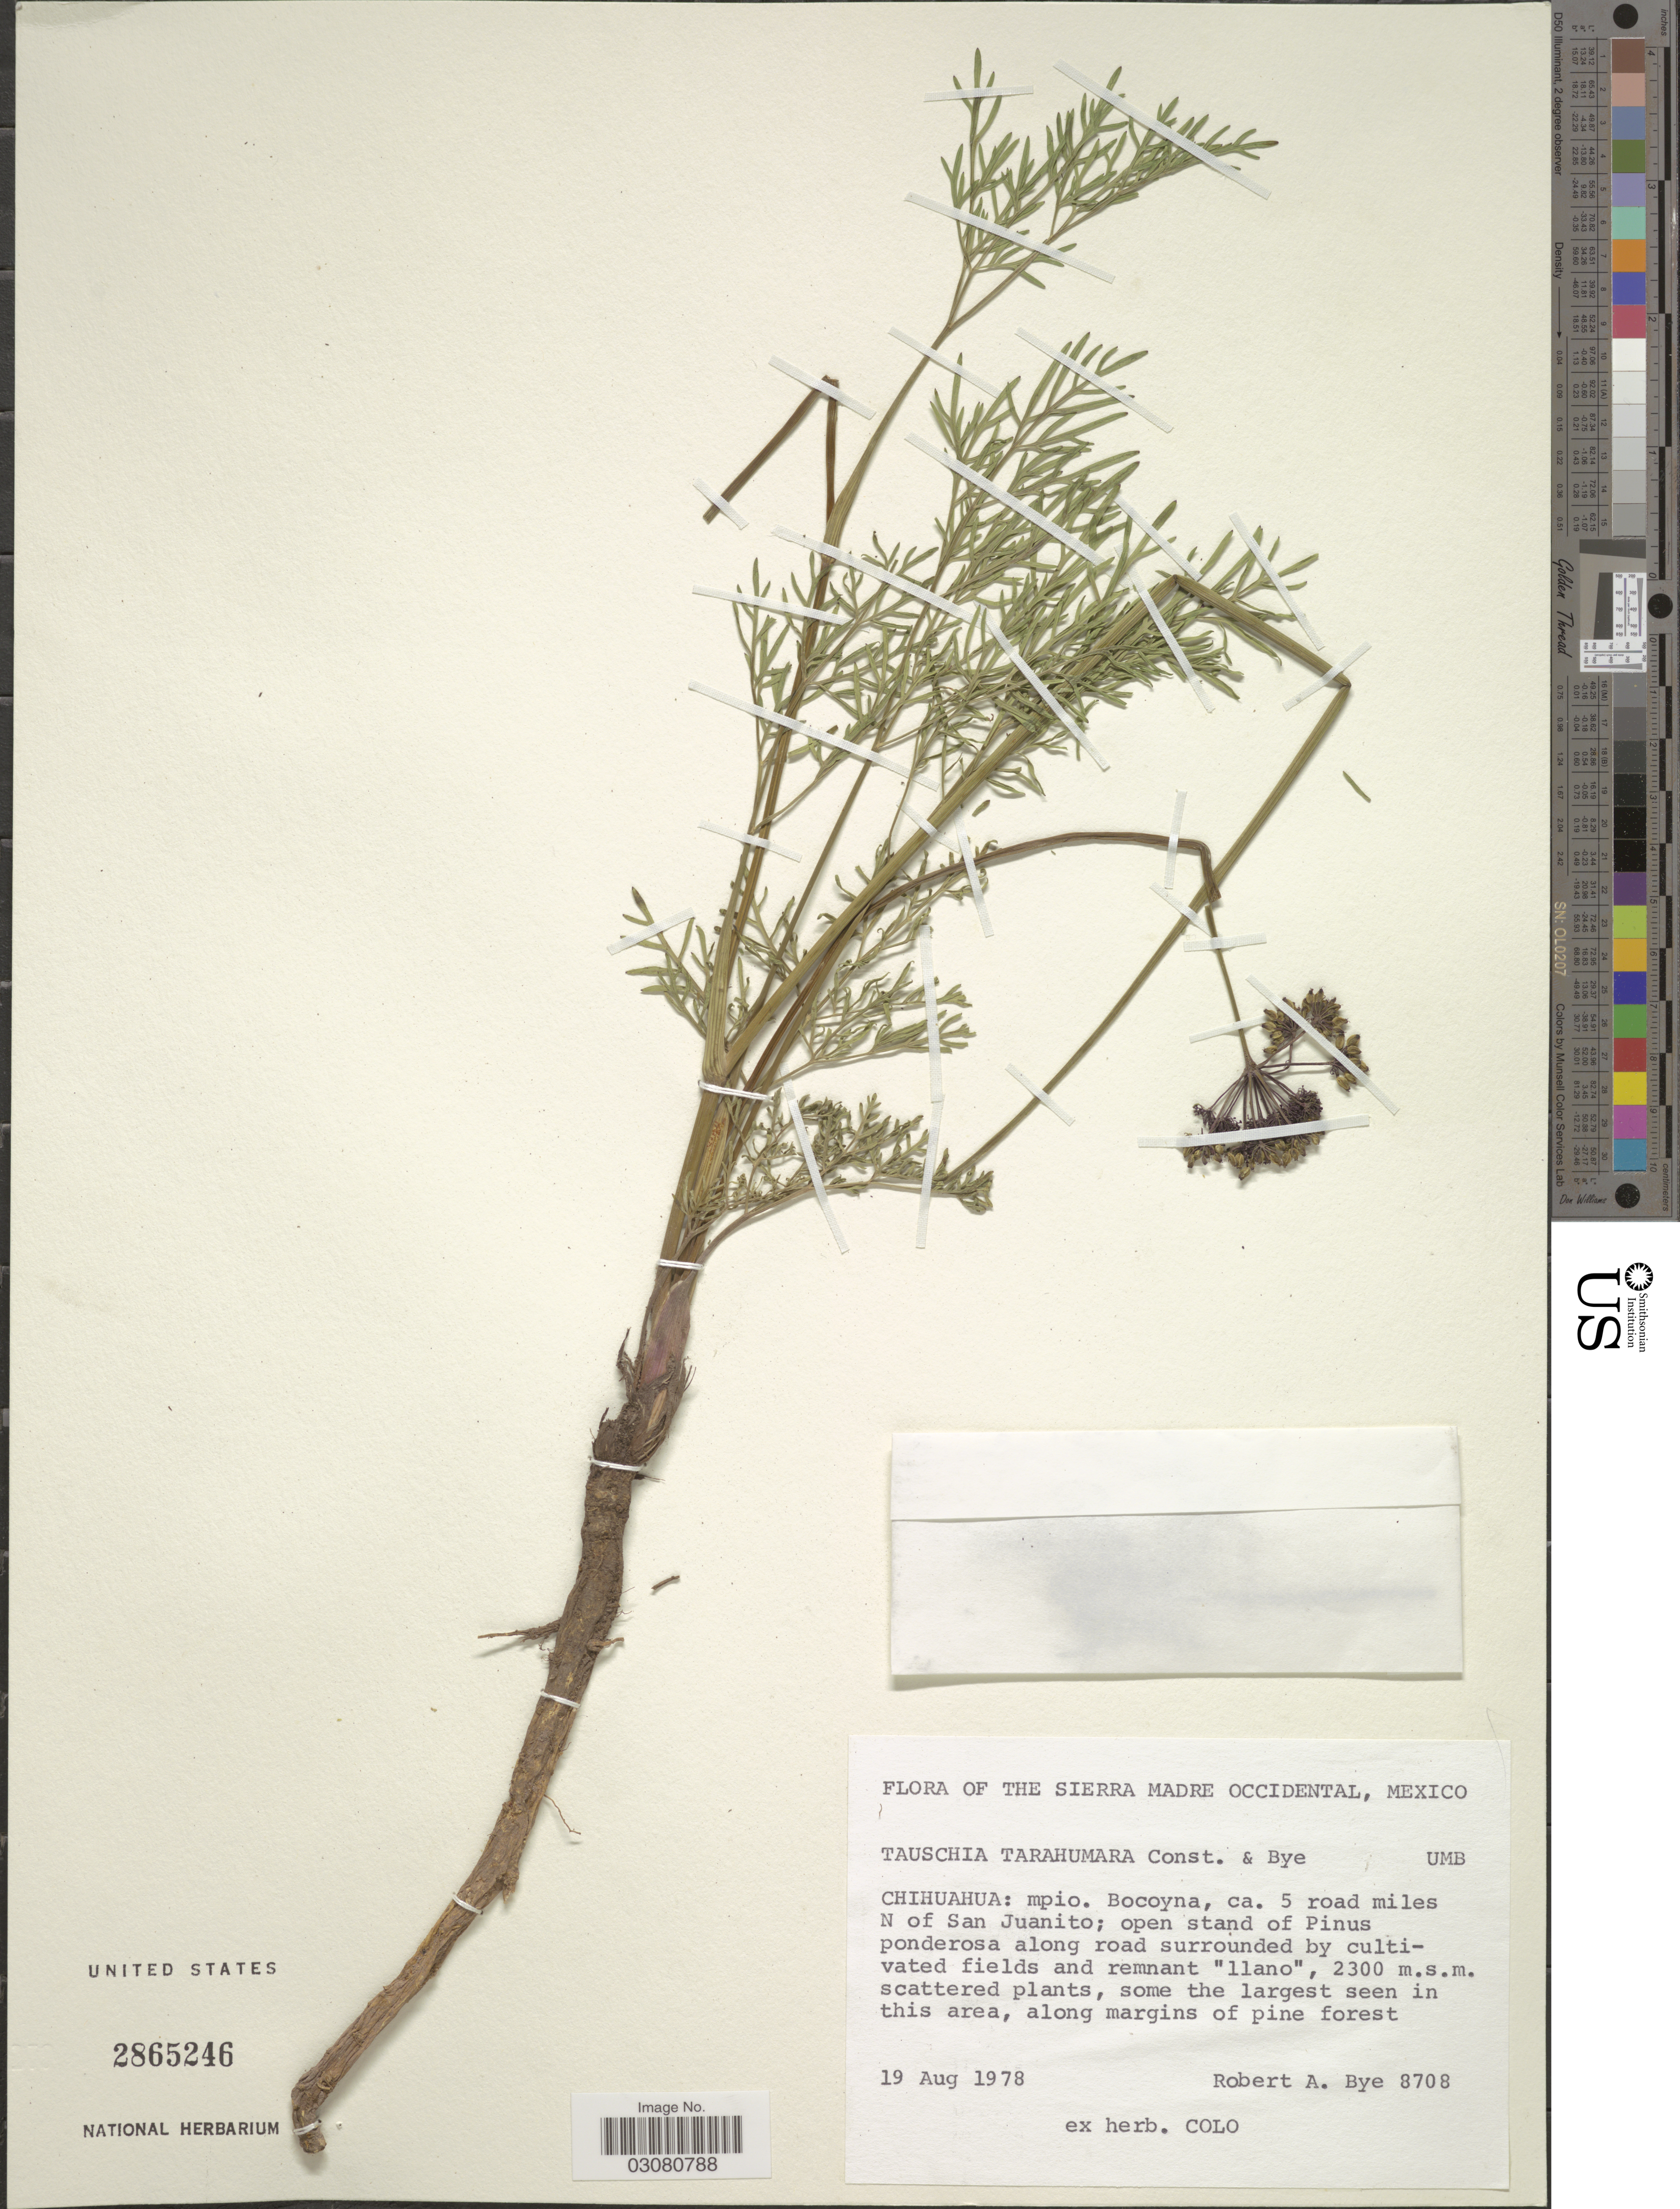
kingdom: Plantae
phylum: Tracheophyta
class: Magnoliopsida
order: Apiales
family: Apiaceae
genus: Tauschia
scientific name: Tauschia tarahumara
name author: Constance & Bye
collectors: R. A. Bye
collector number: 8708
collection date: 1978-08-19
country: Mexico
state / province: Chihuahua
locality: The Sierra Madre Occidental. Mpio. Bocoyna, ca. 5 road miles N of San Juanito.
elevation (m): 2300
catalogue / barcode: US 2865246